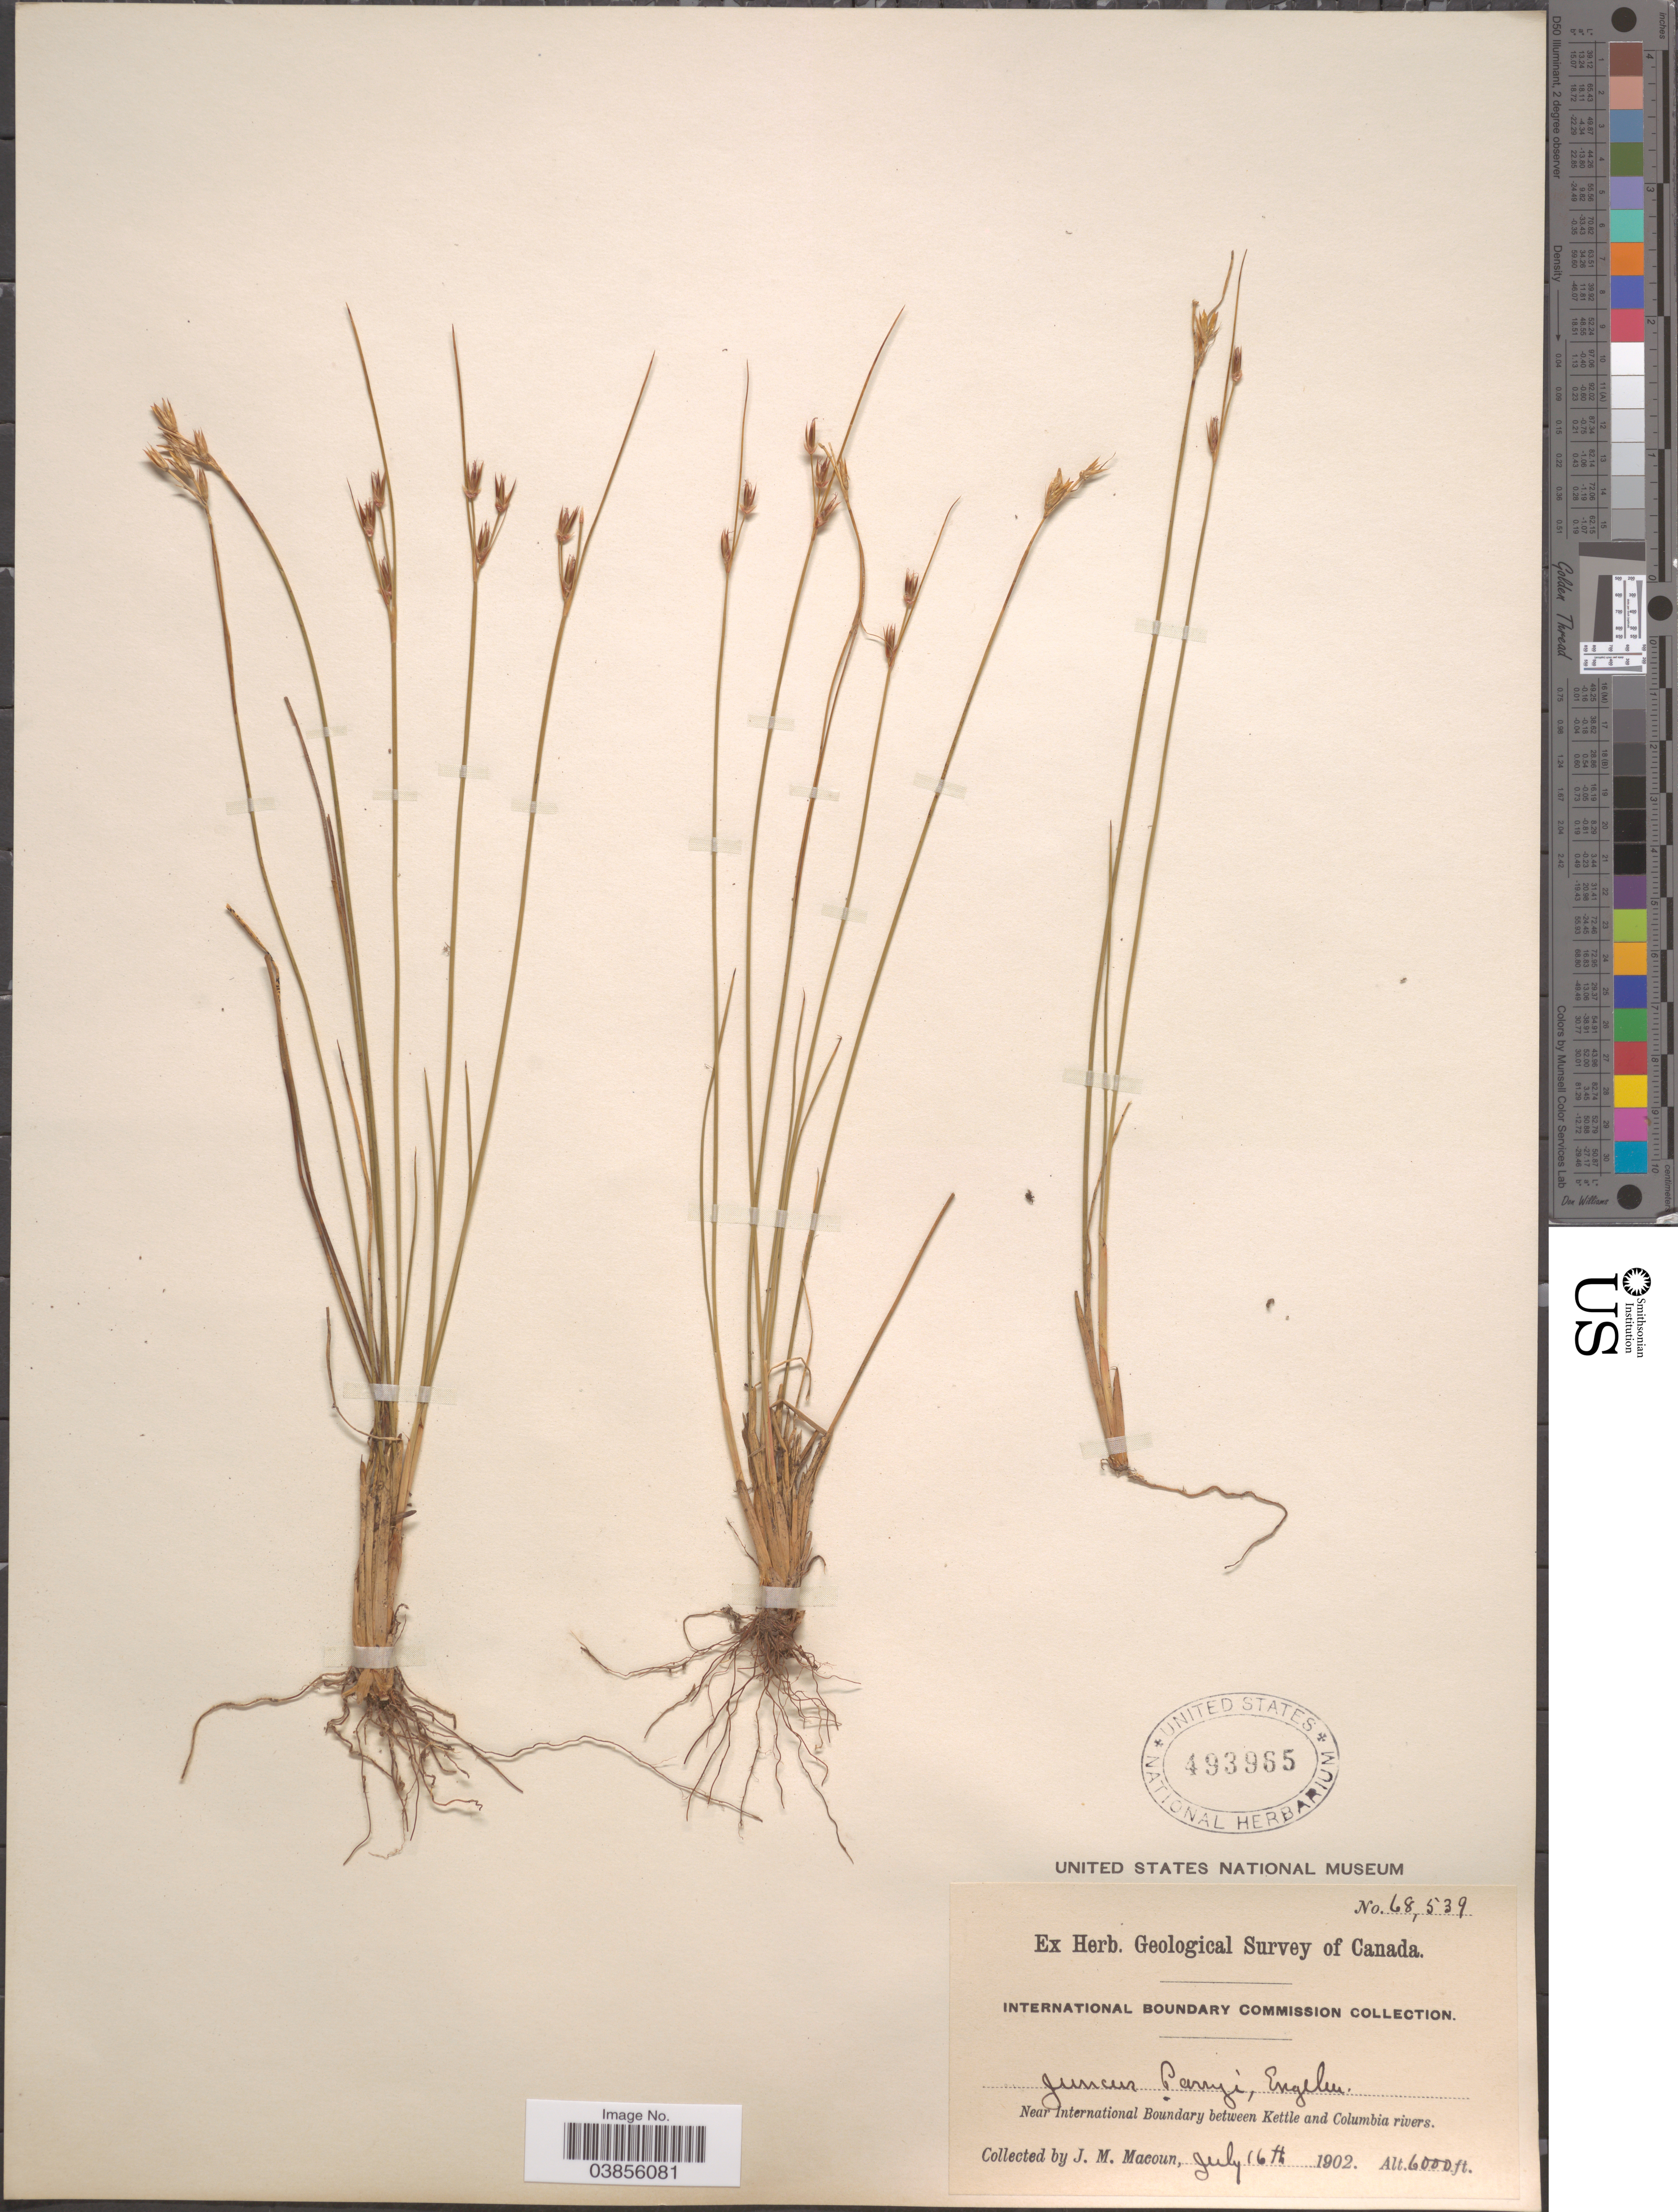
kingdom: Plantae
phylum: Tracheophyta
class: Liliopsida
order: Poales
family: Juncaceae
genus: Juncus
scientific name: Juncus parryi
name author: Engelm.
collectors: J. M. Macoun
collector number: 68539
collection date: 1902-07-16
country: Canada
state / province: British Columbia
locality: Near International Boundary between Kettle and Columbia rivers.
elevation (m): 1829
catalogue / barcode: US 493965